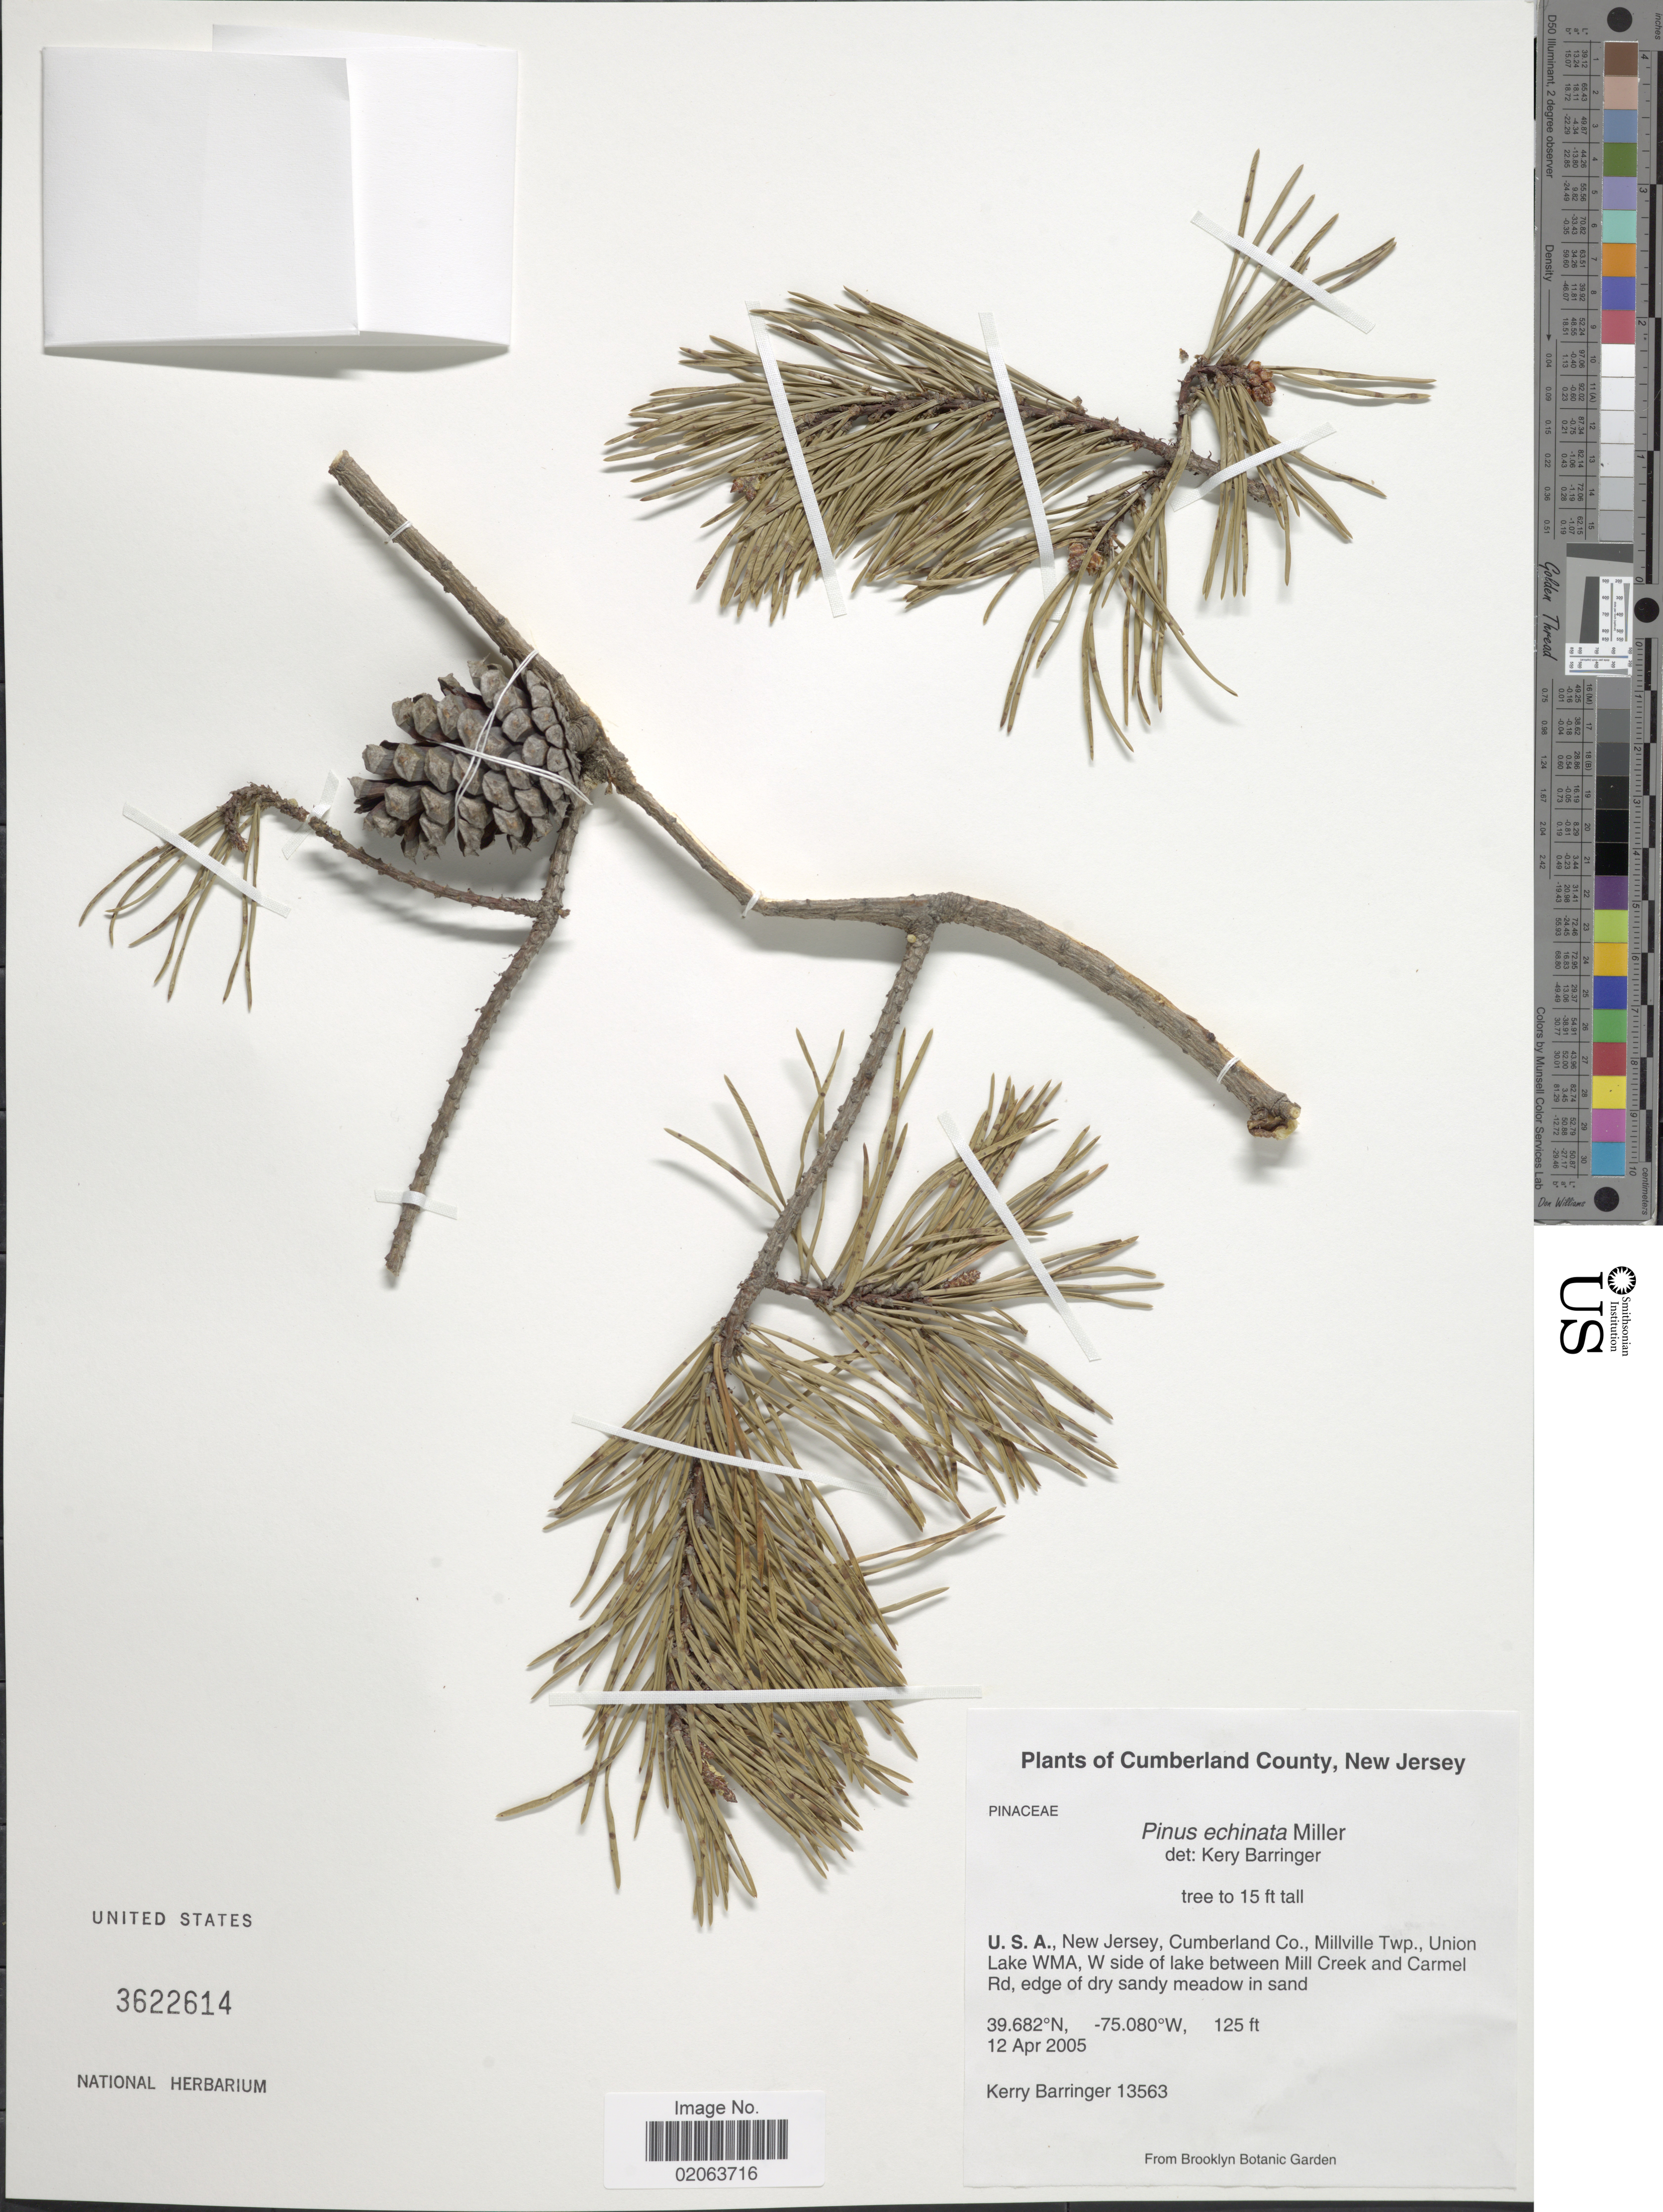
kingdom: Plantae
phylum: Tracheophyta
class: Pinopsida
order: Pinales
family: Pinaceae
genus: Pinus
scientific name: Pinus echinata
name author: Mill.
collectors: K. A. Barringer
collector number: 13563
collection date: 2005-04-12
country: United States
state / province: New Jersey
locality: Cumberland County. Millville Twp., Union Lake WMA, W side of lake between Mill Creek and Carmel Rd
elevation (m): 38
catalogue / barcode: US 3622614